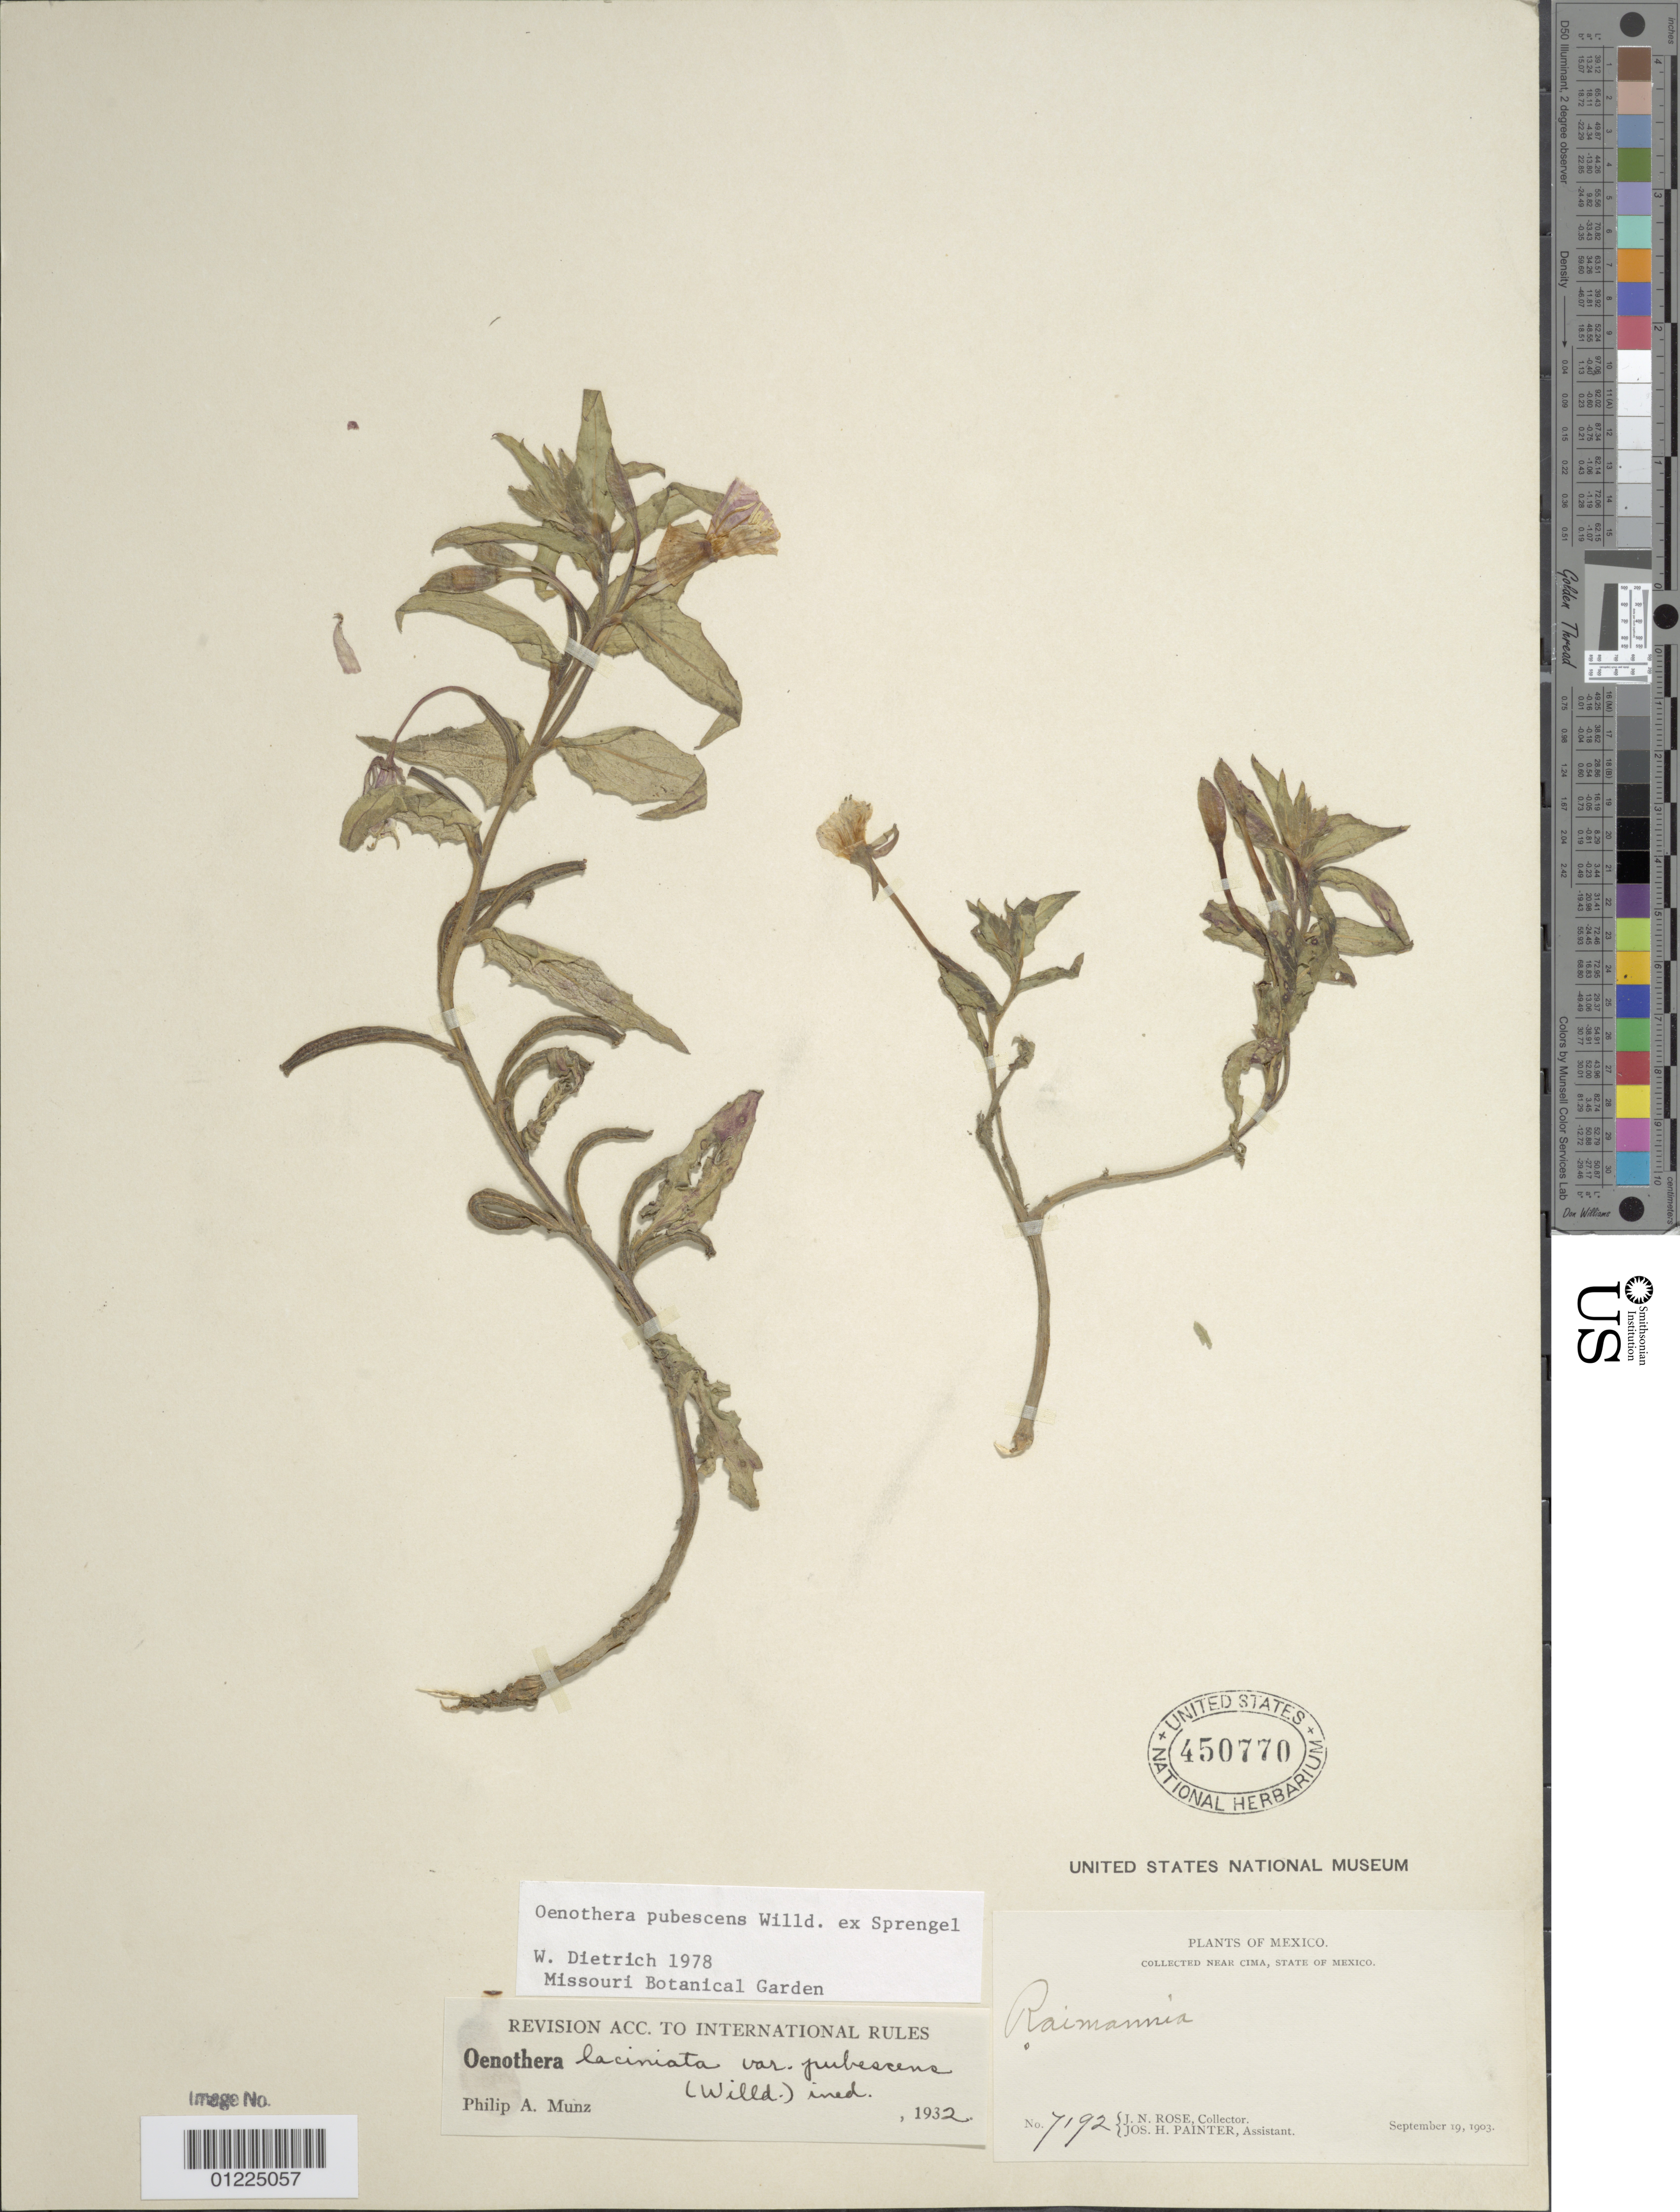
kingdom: Plantae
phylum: Tracheophyta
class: Magnoliopsida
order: Myrtales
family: Onagraceae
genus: Oenothera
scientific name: Oenothera pubescens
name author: Willd. ex Spreng.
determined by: Dietrich, W.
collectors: J. N. Rose & J. H. Painter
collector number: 7192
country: Mexico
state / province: México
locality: Near Cima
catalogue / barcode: US 450770